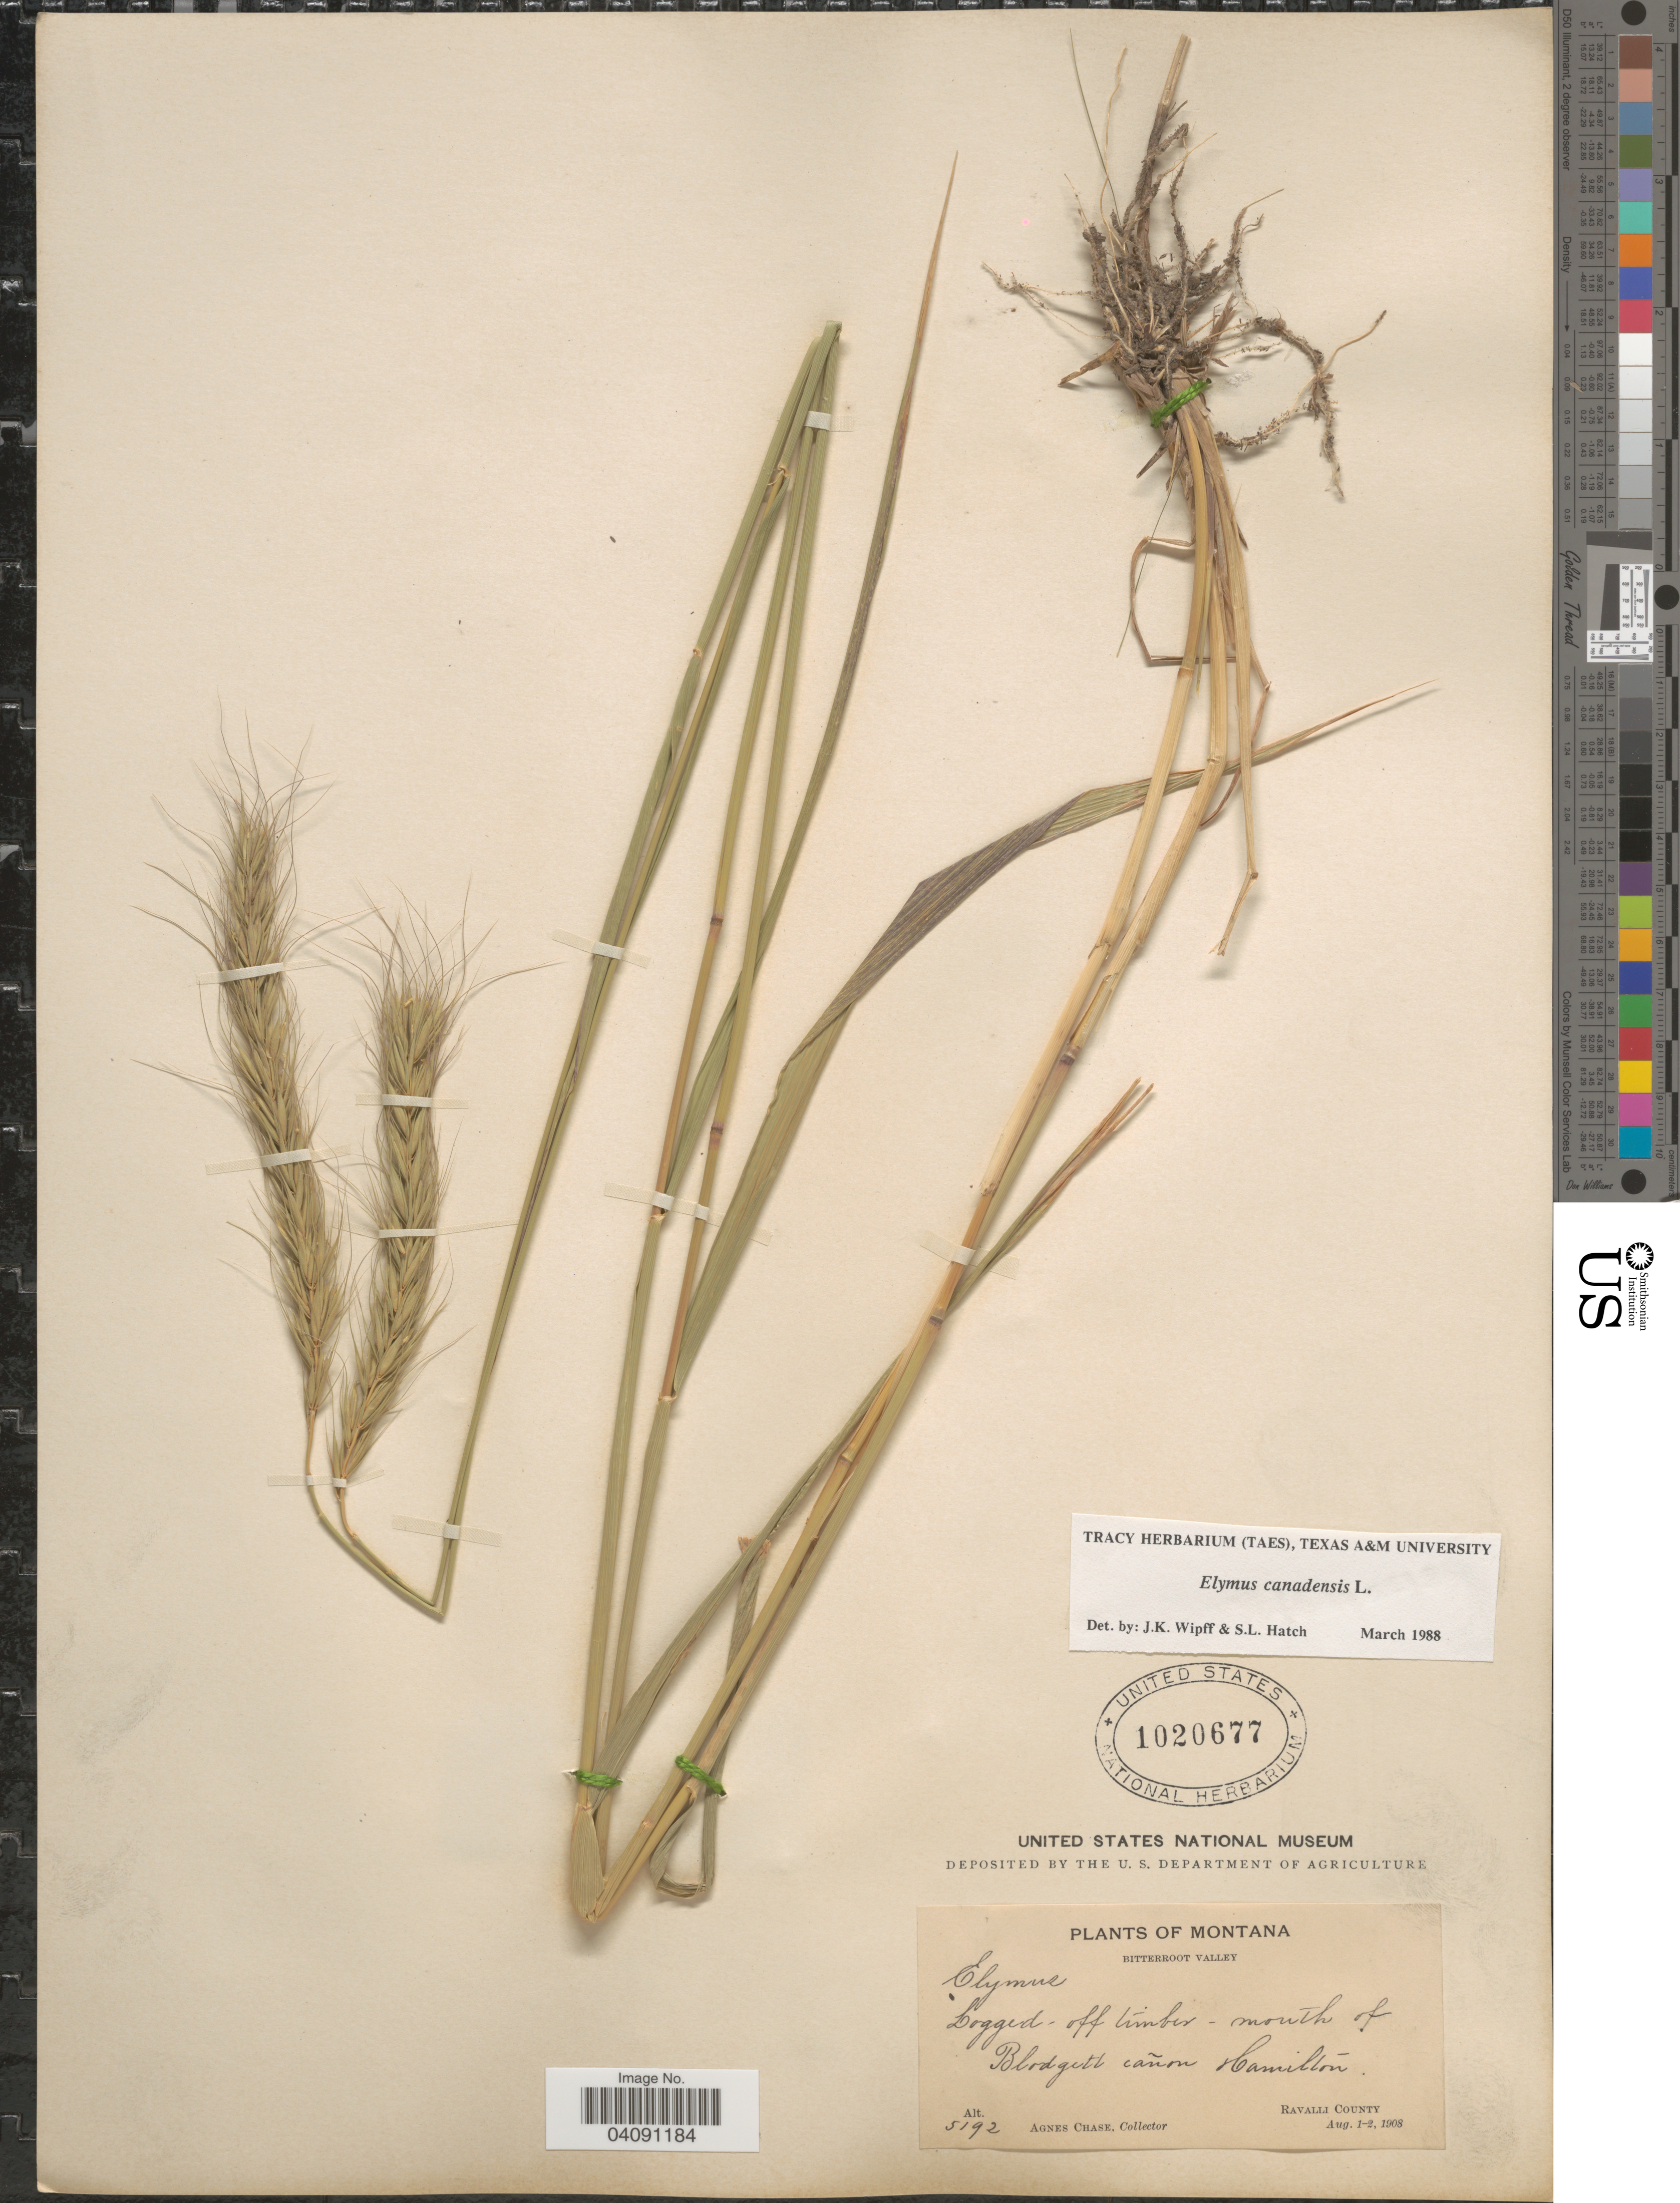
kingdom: Plantae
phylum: Tracheophyta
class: Liliopsida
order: Poales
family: Poaceae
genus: Elymus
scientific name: Elymus canadensis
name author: L.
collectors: A. Chase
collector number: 5192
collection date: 1908-08-01/1908-08-02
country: United States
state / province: Montana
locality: Bitterroot Valley. Logged-off timber- mouth of Blodgett cañon Hamilton. Ravalli County.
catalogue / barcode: US 1020677